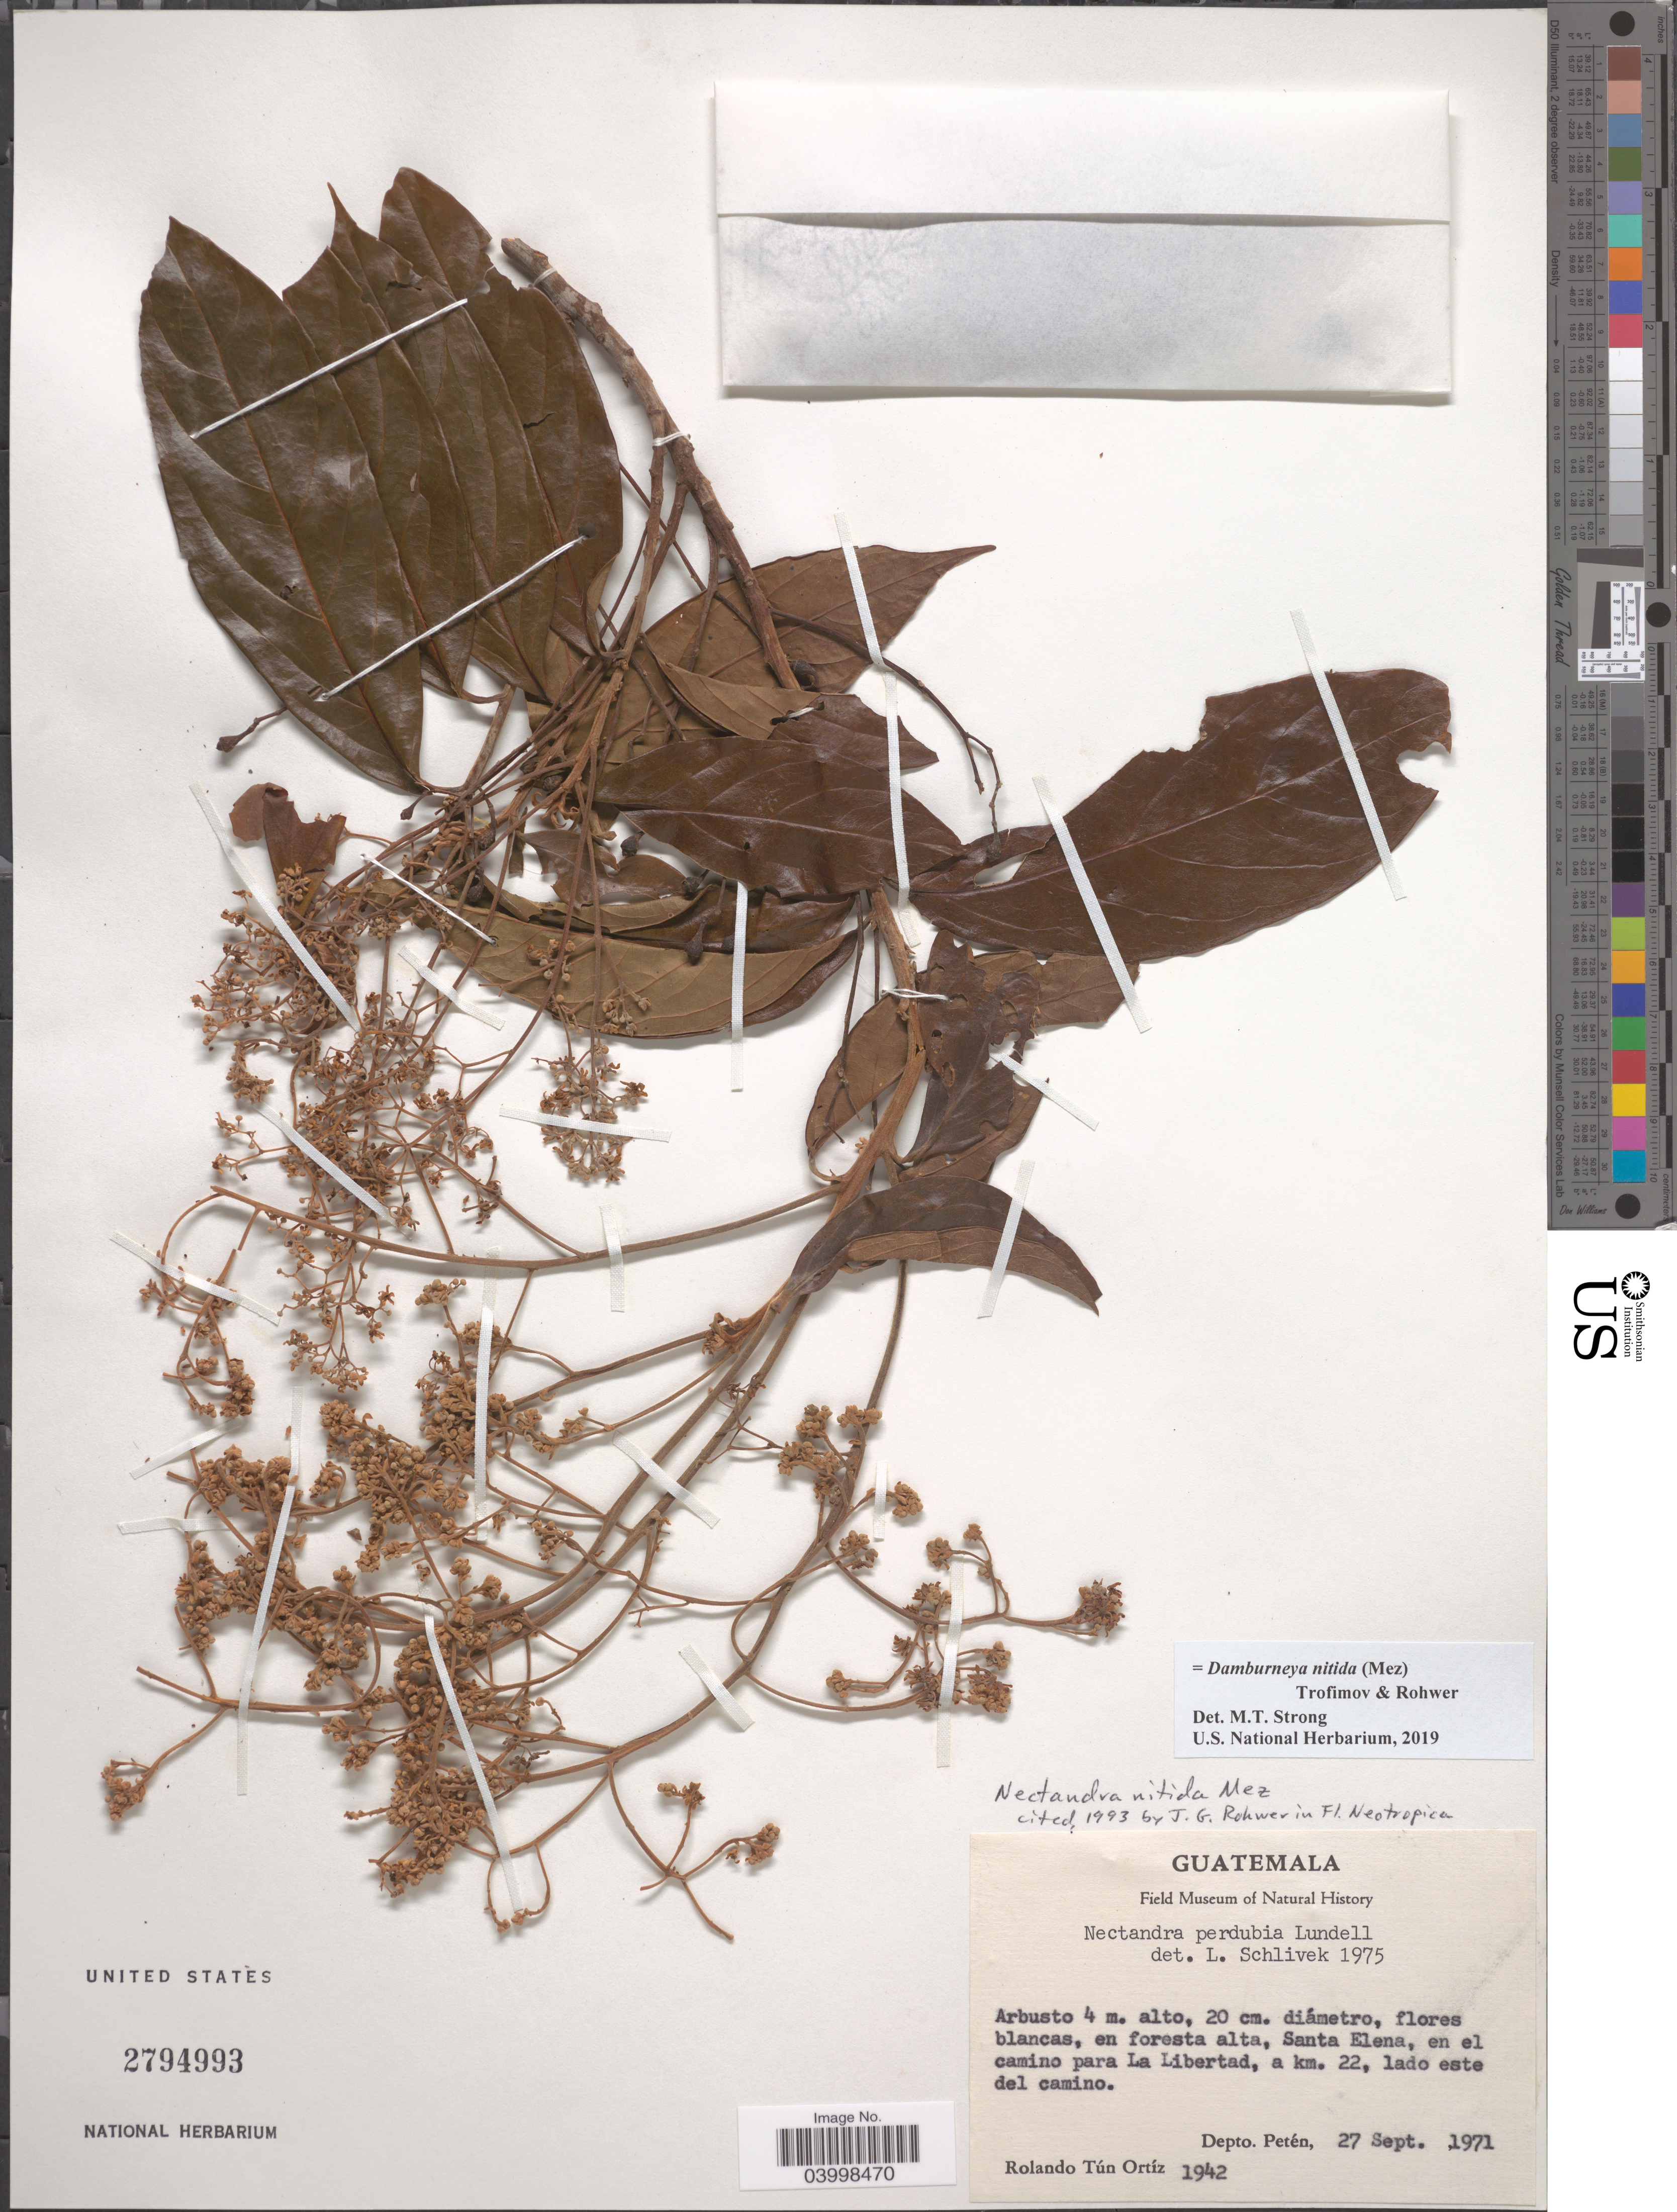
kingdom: Plantae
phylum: Tracheophyta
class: Magnoliopsida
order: Laurales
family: Lauraceae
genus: Damburneya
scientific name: Damburneya nitida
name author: (Mez) Trofimov & Rohwer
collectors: R. Tún Ortíz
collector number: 1942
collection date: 1971-09-27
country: Guatemala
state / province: El Peten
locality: Santa Elena, en el camino para La Libertad, a km. 22, lado este del camino. Depto. Petén.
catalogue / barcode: US 2794993